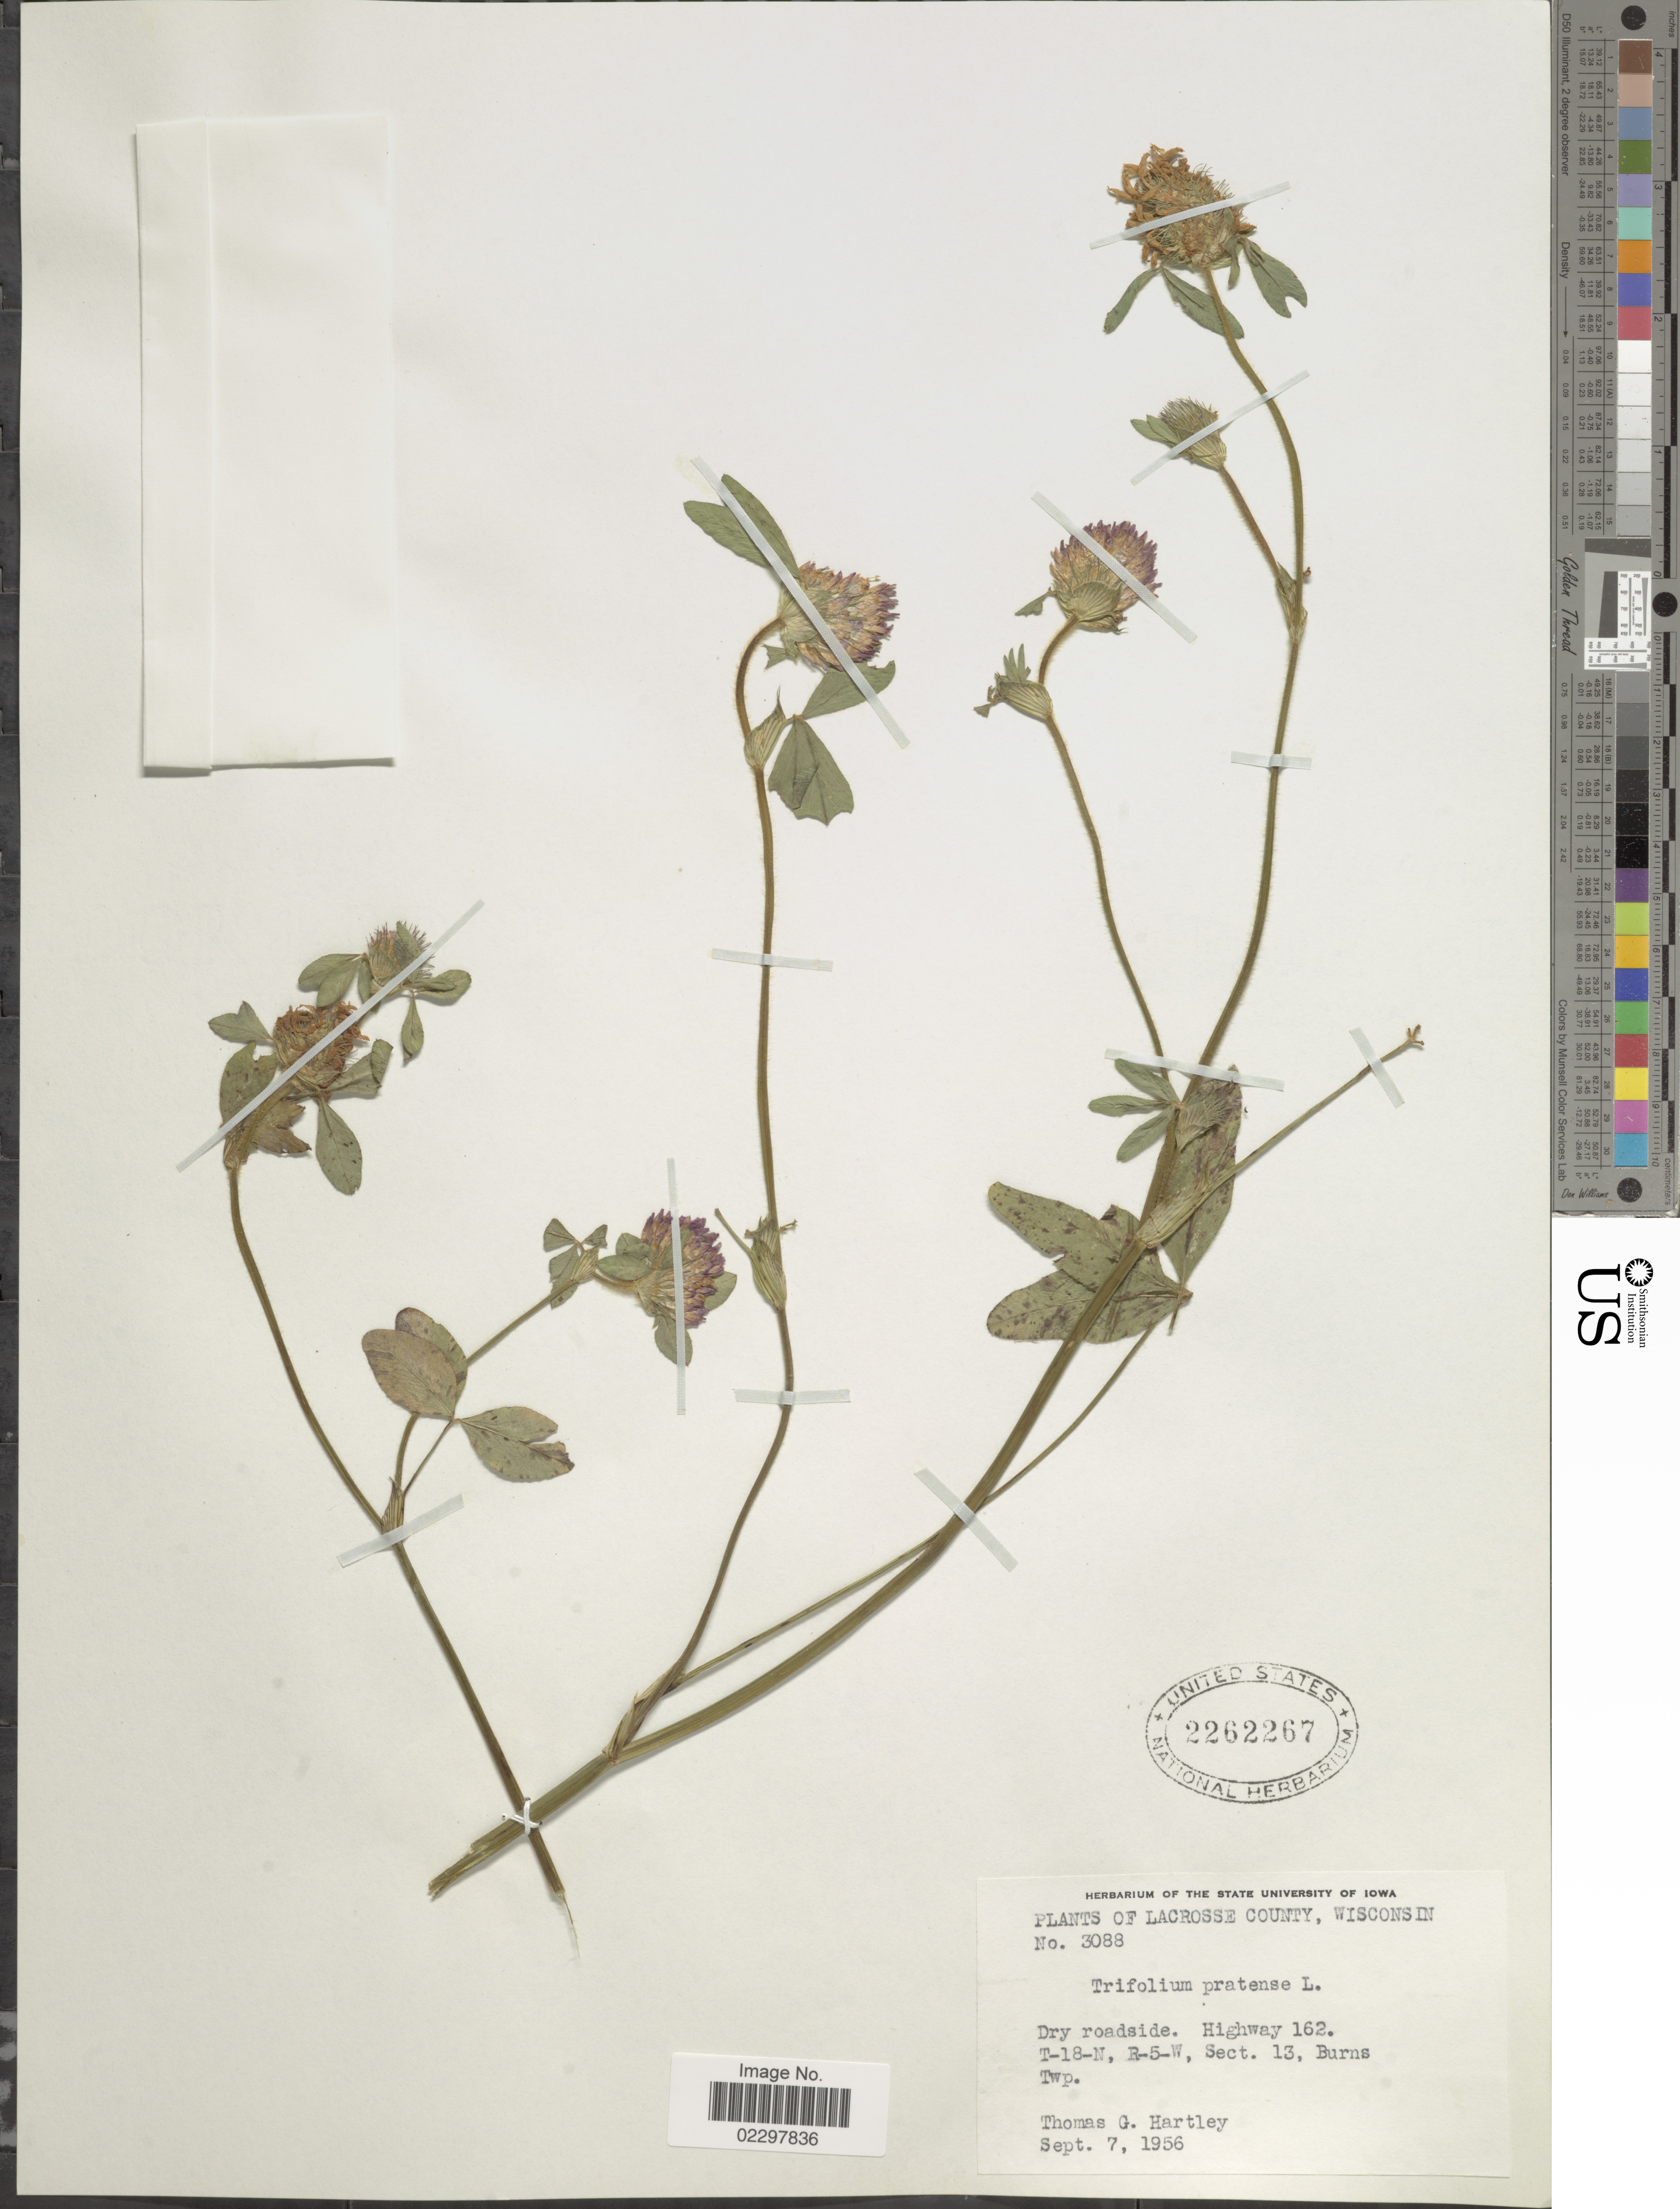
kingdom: Plantae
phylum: Tracheophyta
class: Magnoliopsida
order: Fabales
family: Fabaceae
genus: Trifolium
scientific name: Trifolium pratense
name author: L.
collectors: T. G. Hartley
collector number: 3088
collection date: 1956-09-07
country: United States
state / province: Wisconsin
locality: Lacrosse County, dry roadside, Highway 162, T-18-N, R-5-W, Sect. 13, Burns Twp.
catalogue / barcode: US 2262267